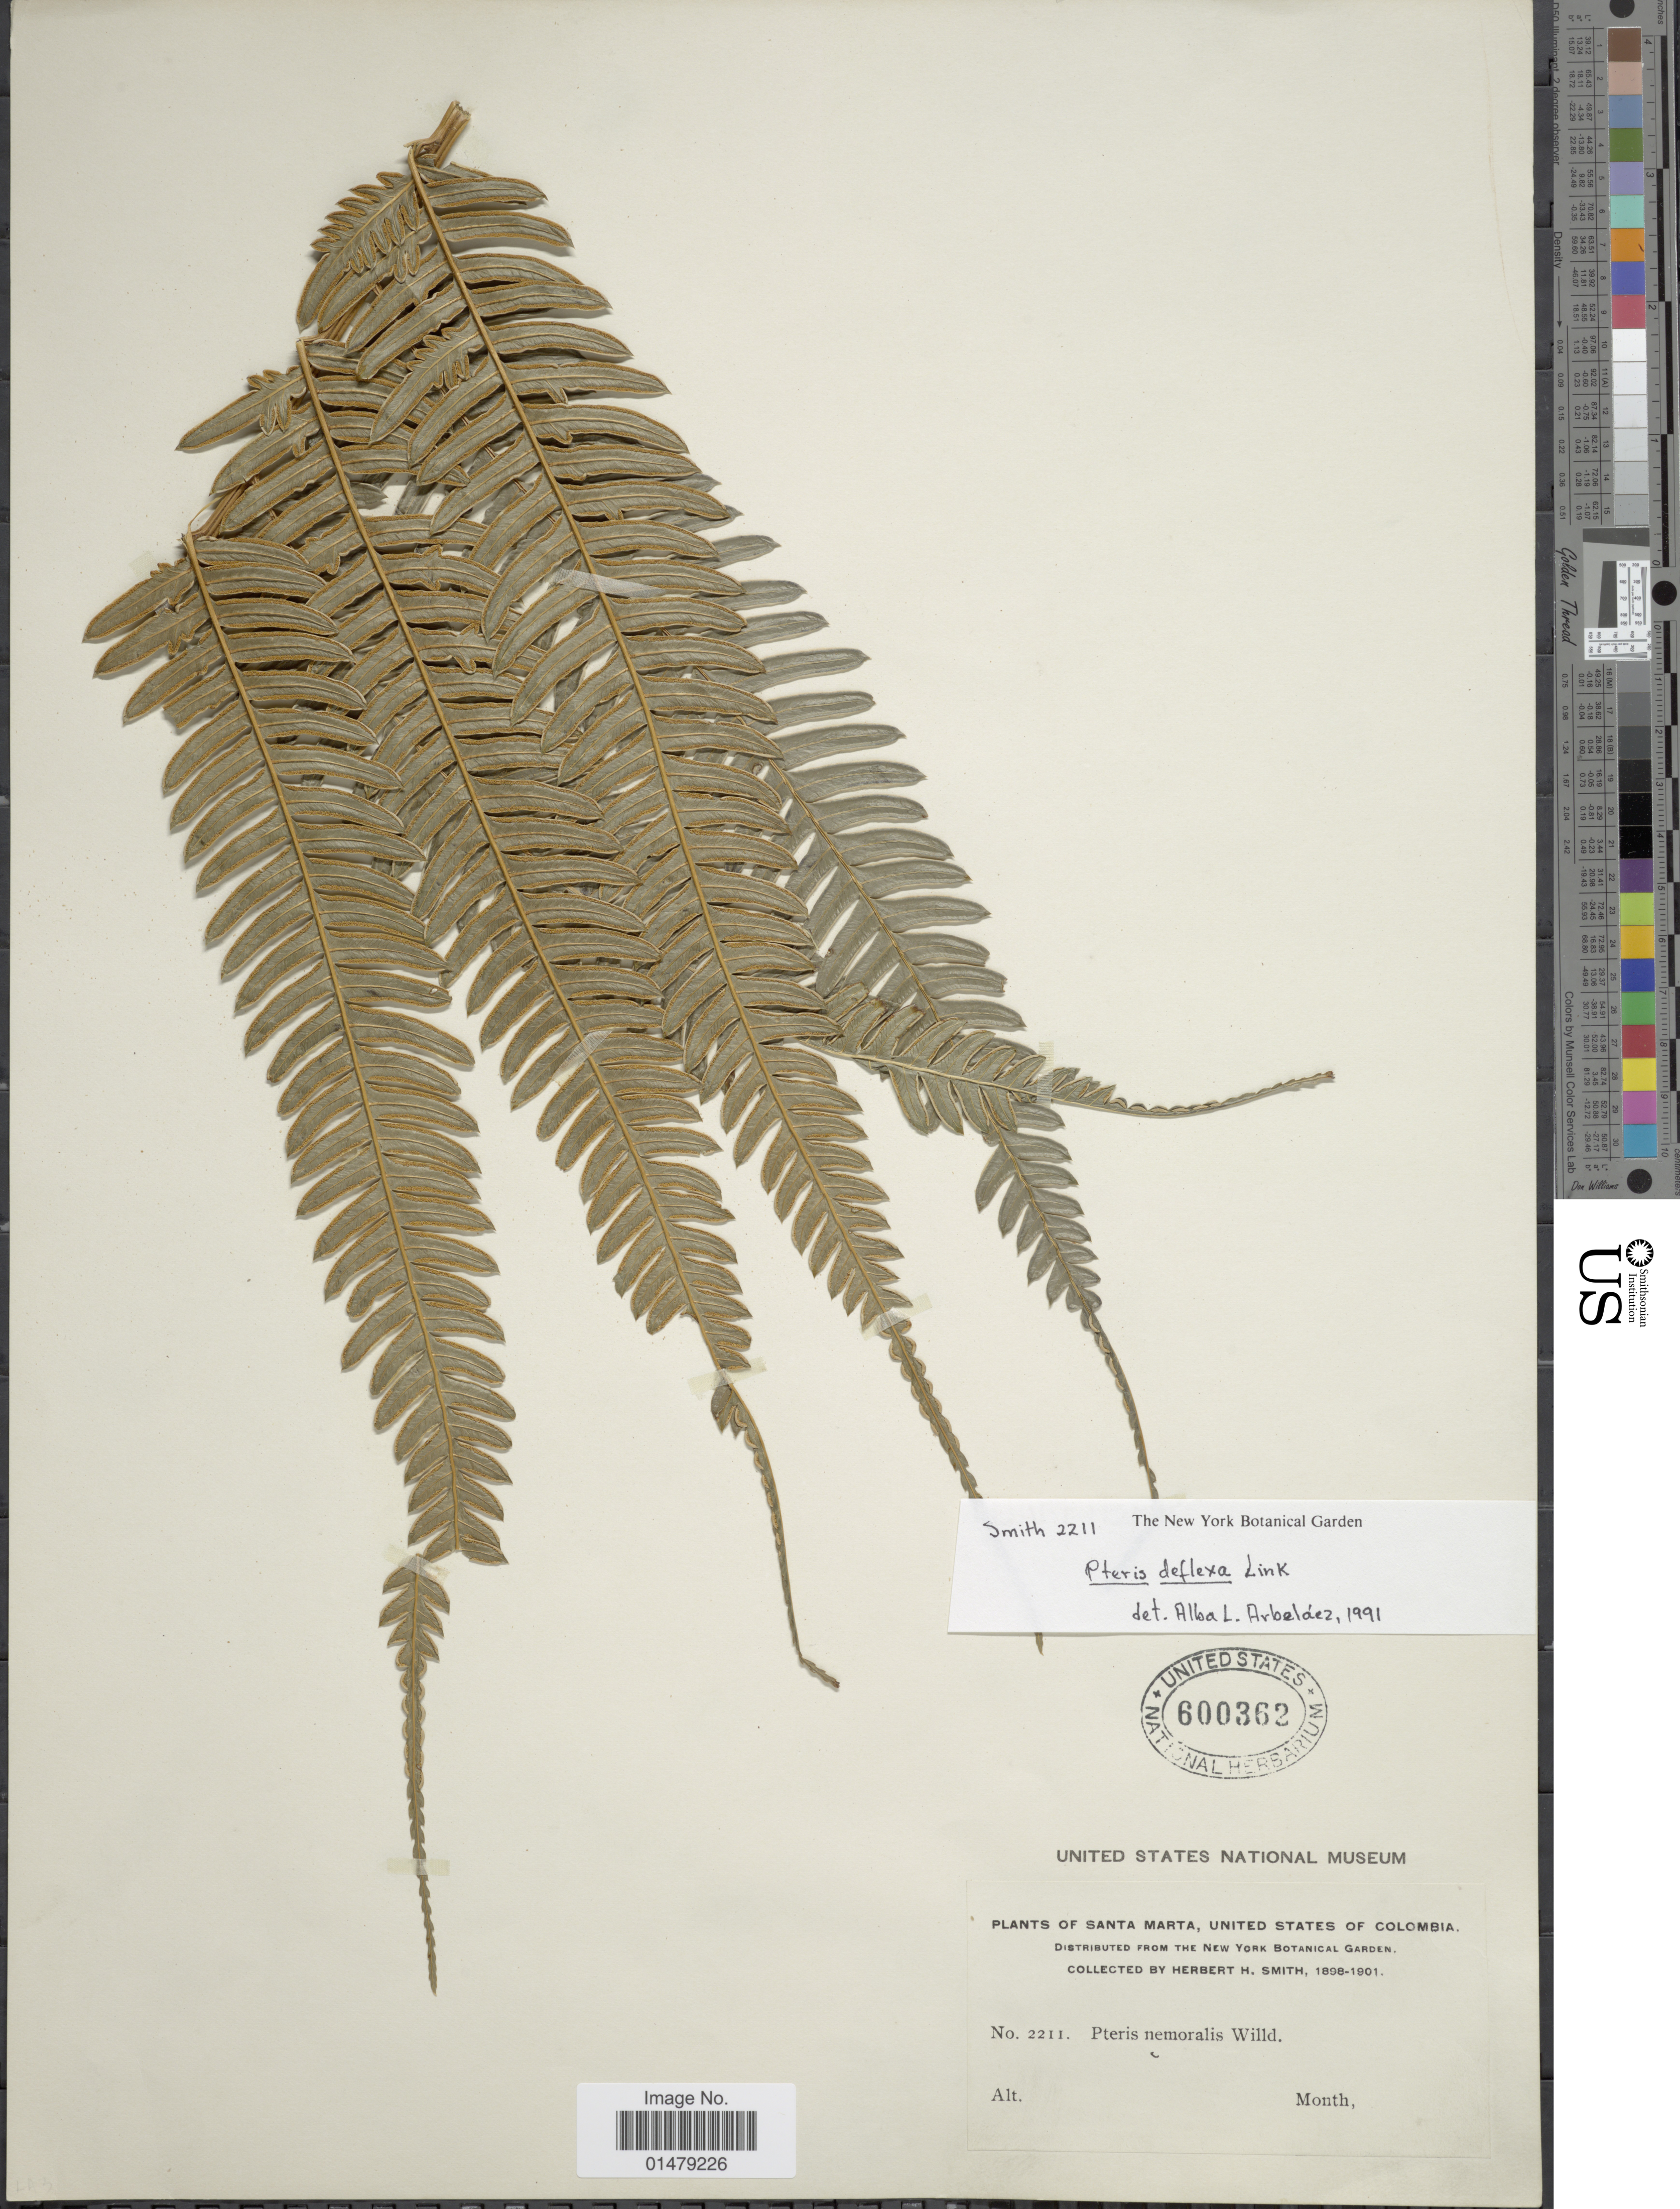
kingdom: Plantae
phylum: Tracheophyta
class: Polypodiopsida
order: Polypodiales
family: Pteridaceae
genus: Pteris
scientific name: Pteris deflexa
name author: Link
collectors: Herbert H. Smith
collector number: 2211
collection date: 1898/1901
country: Colombia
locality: Santa Marta, United States of Colombia.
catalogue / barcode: US 600362